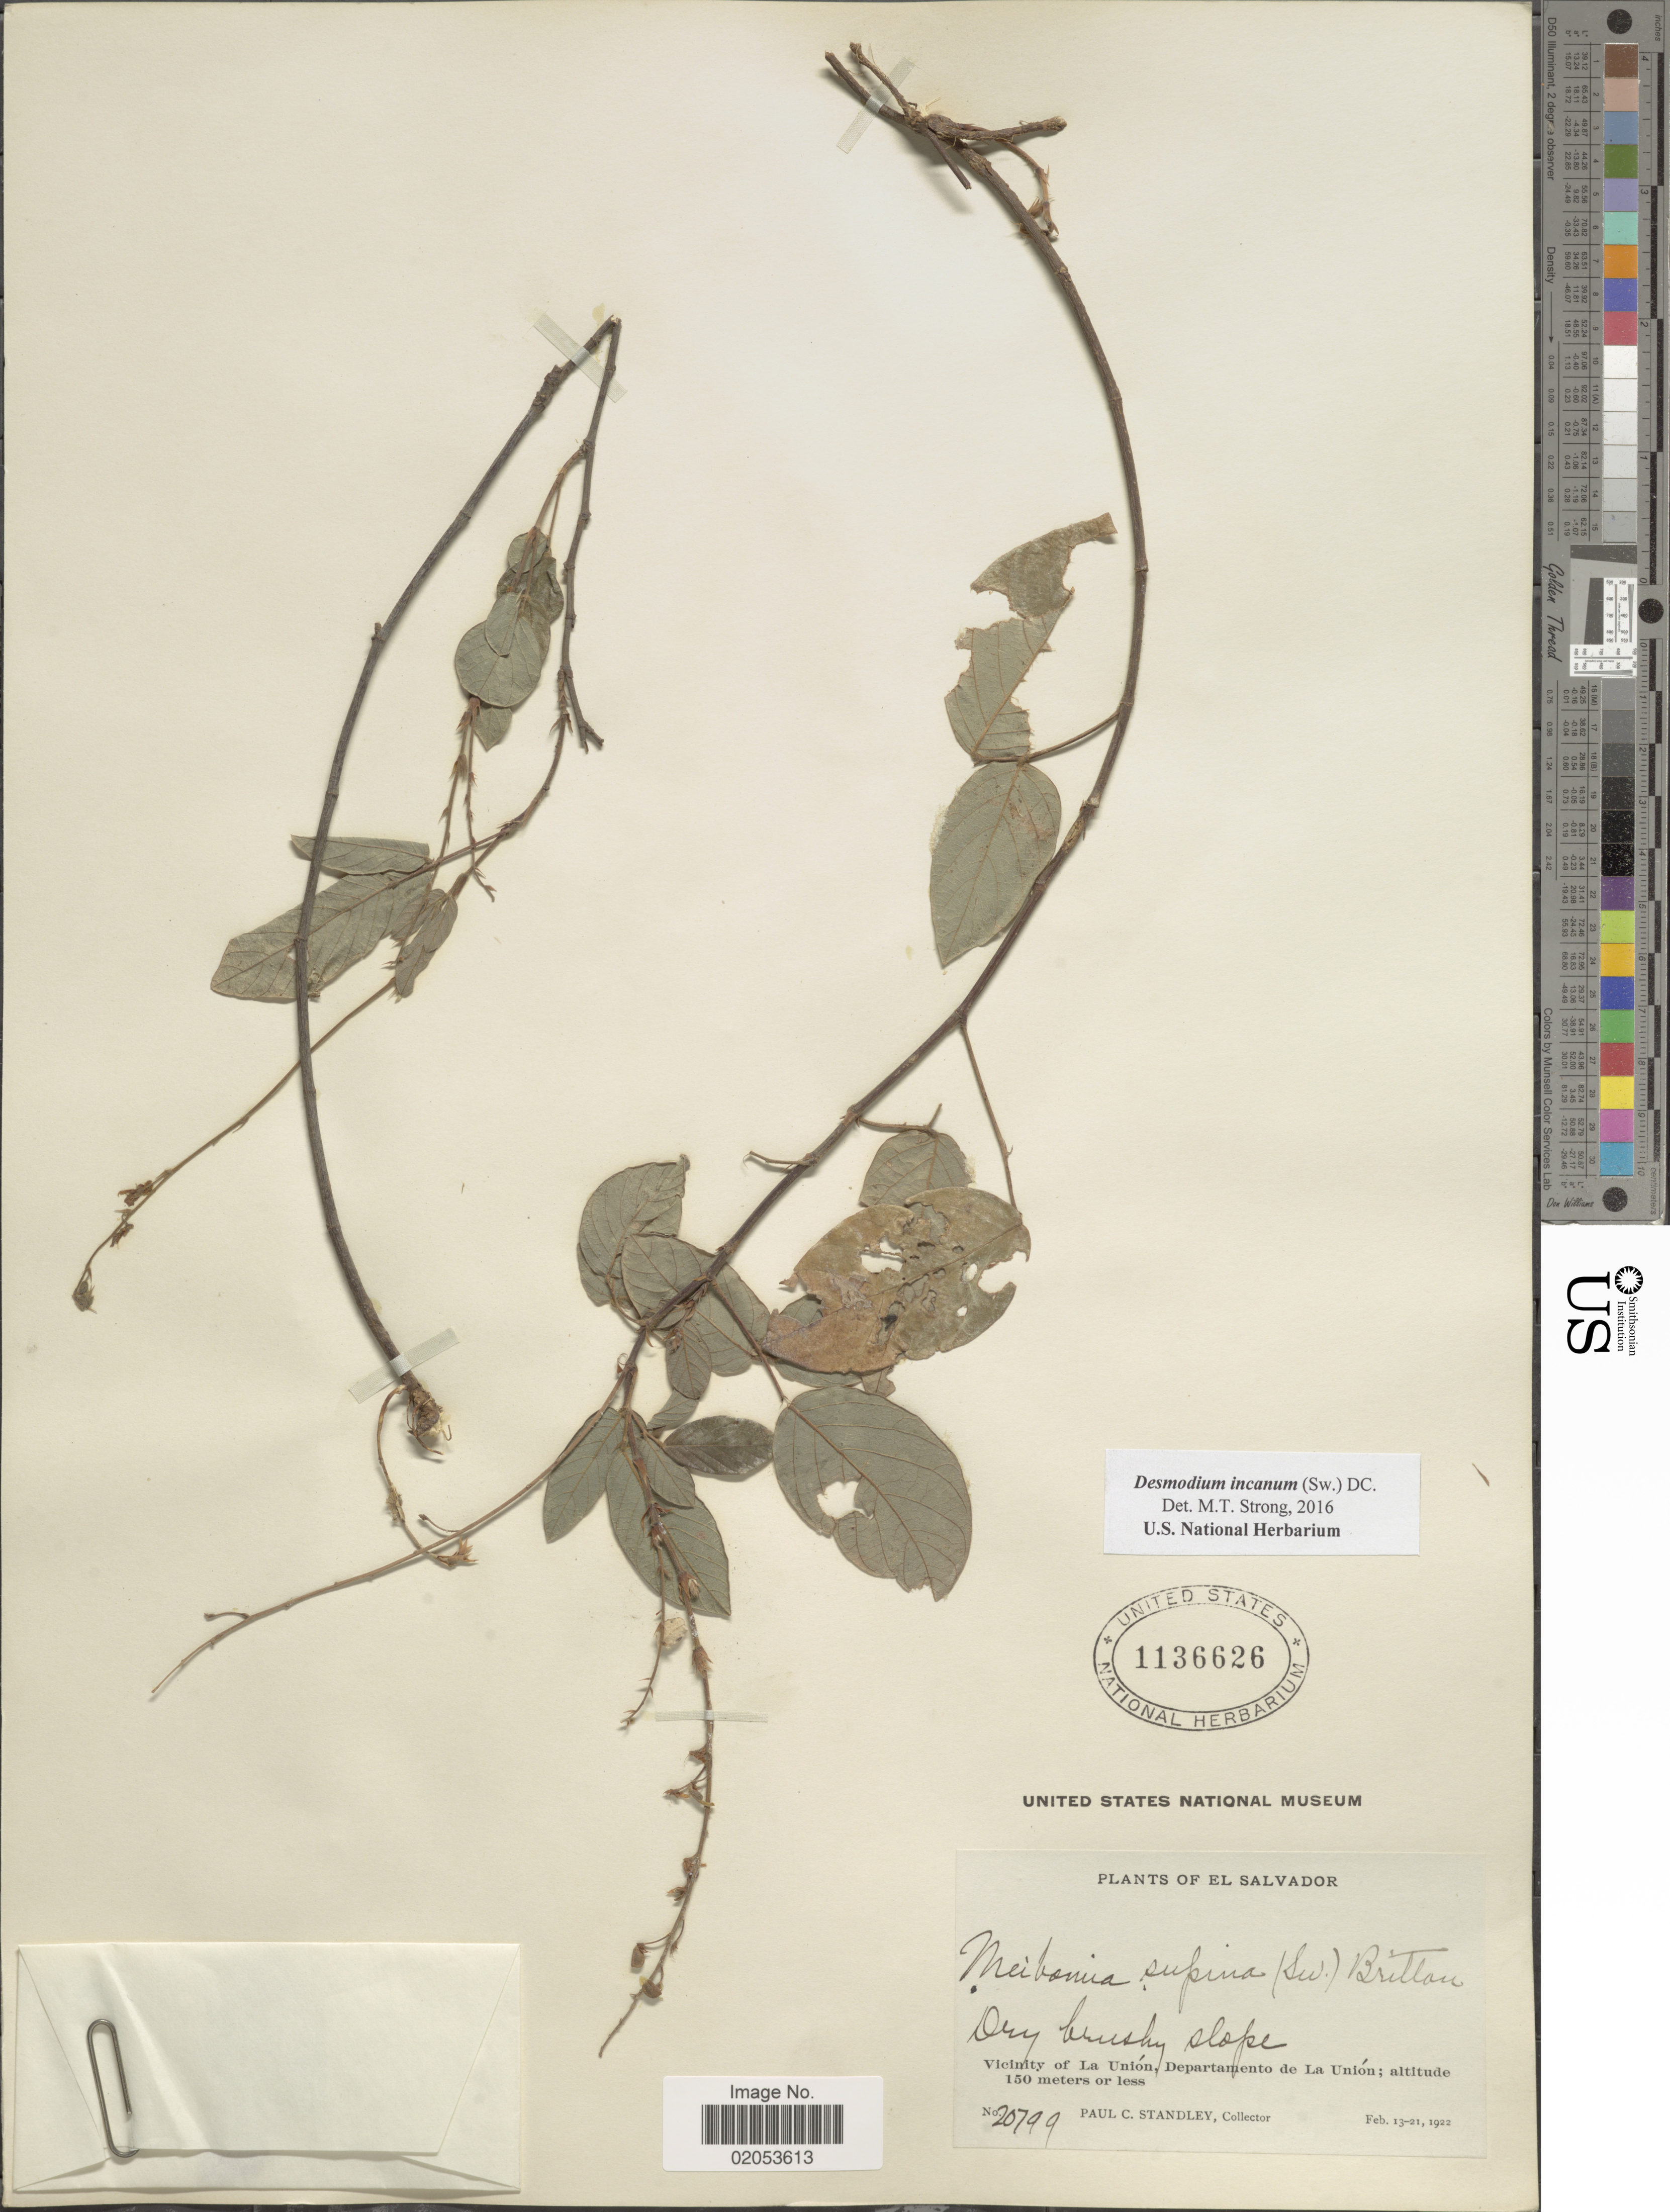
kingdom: Plantae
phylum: Tracheophyta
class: Magnoliopsida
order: Fabales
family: Fabaceae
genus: Desmodium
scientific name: Desmodium incanum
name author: (Sw.) DC.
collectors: P. C. Standley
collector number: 20799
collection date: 1922-02-13/1922-02-21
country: El Salvador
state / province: La Union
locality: Dry brushy slope, vicinity of La Union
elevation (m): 150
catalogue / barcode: US 1136626